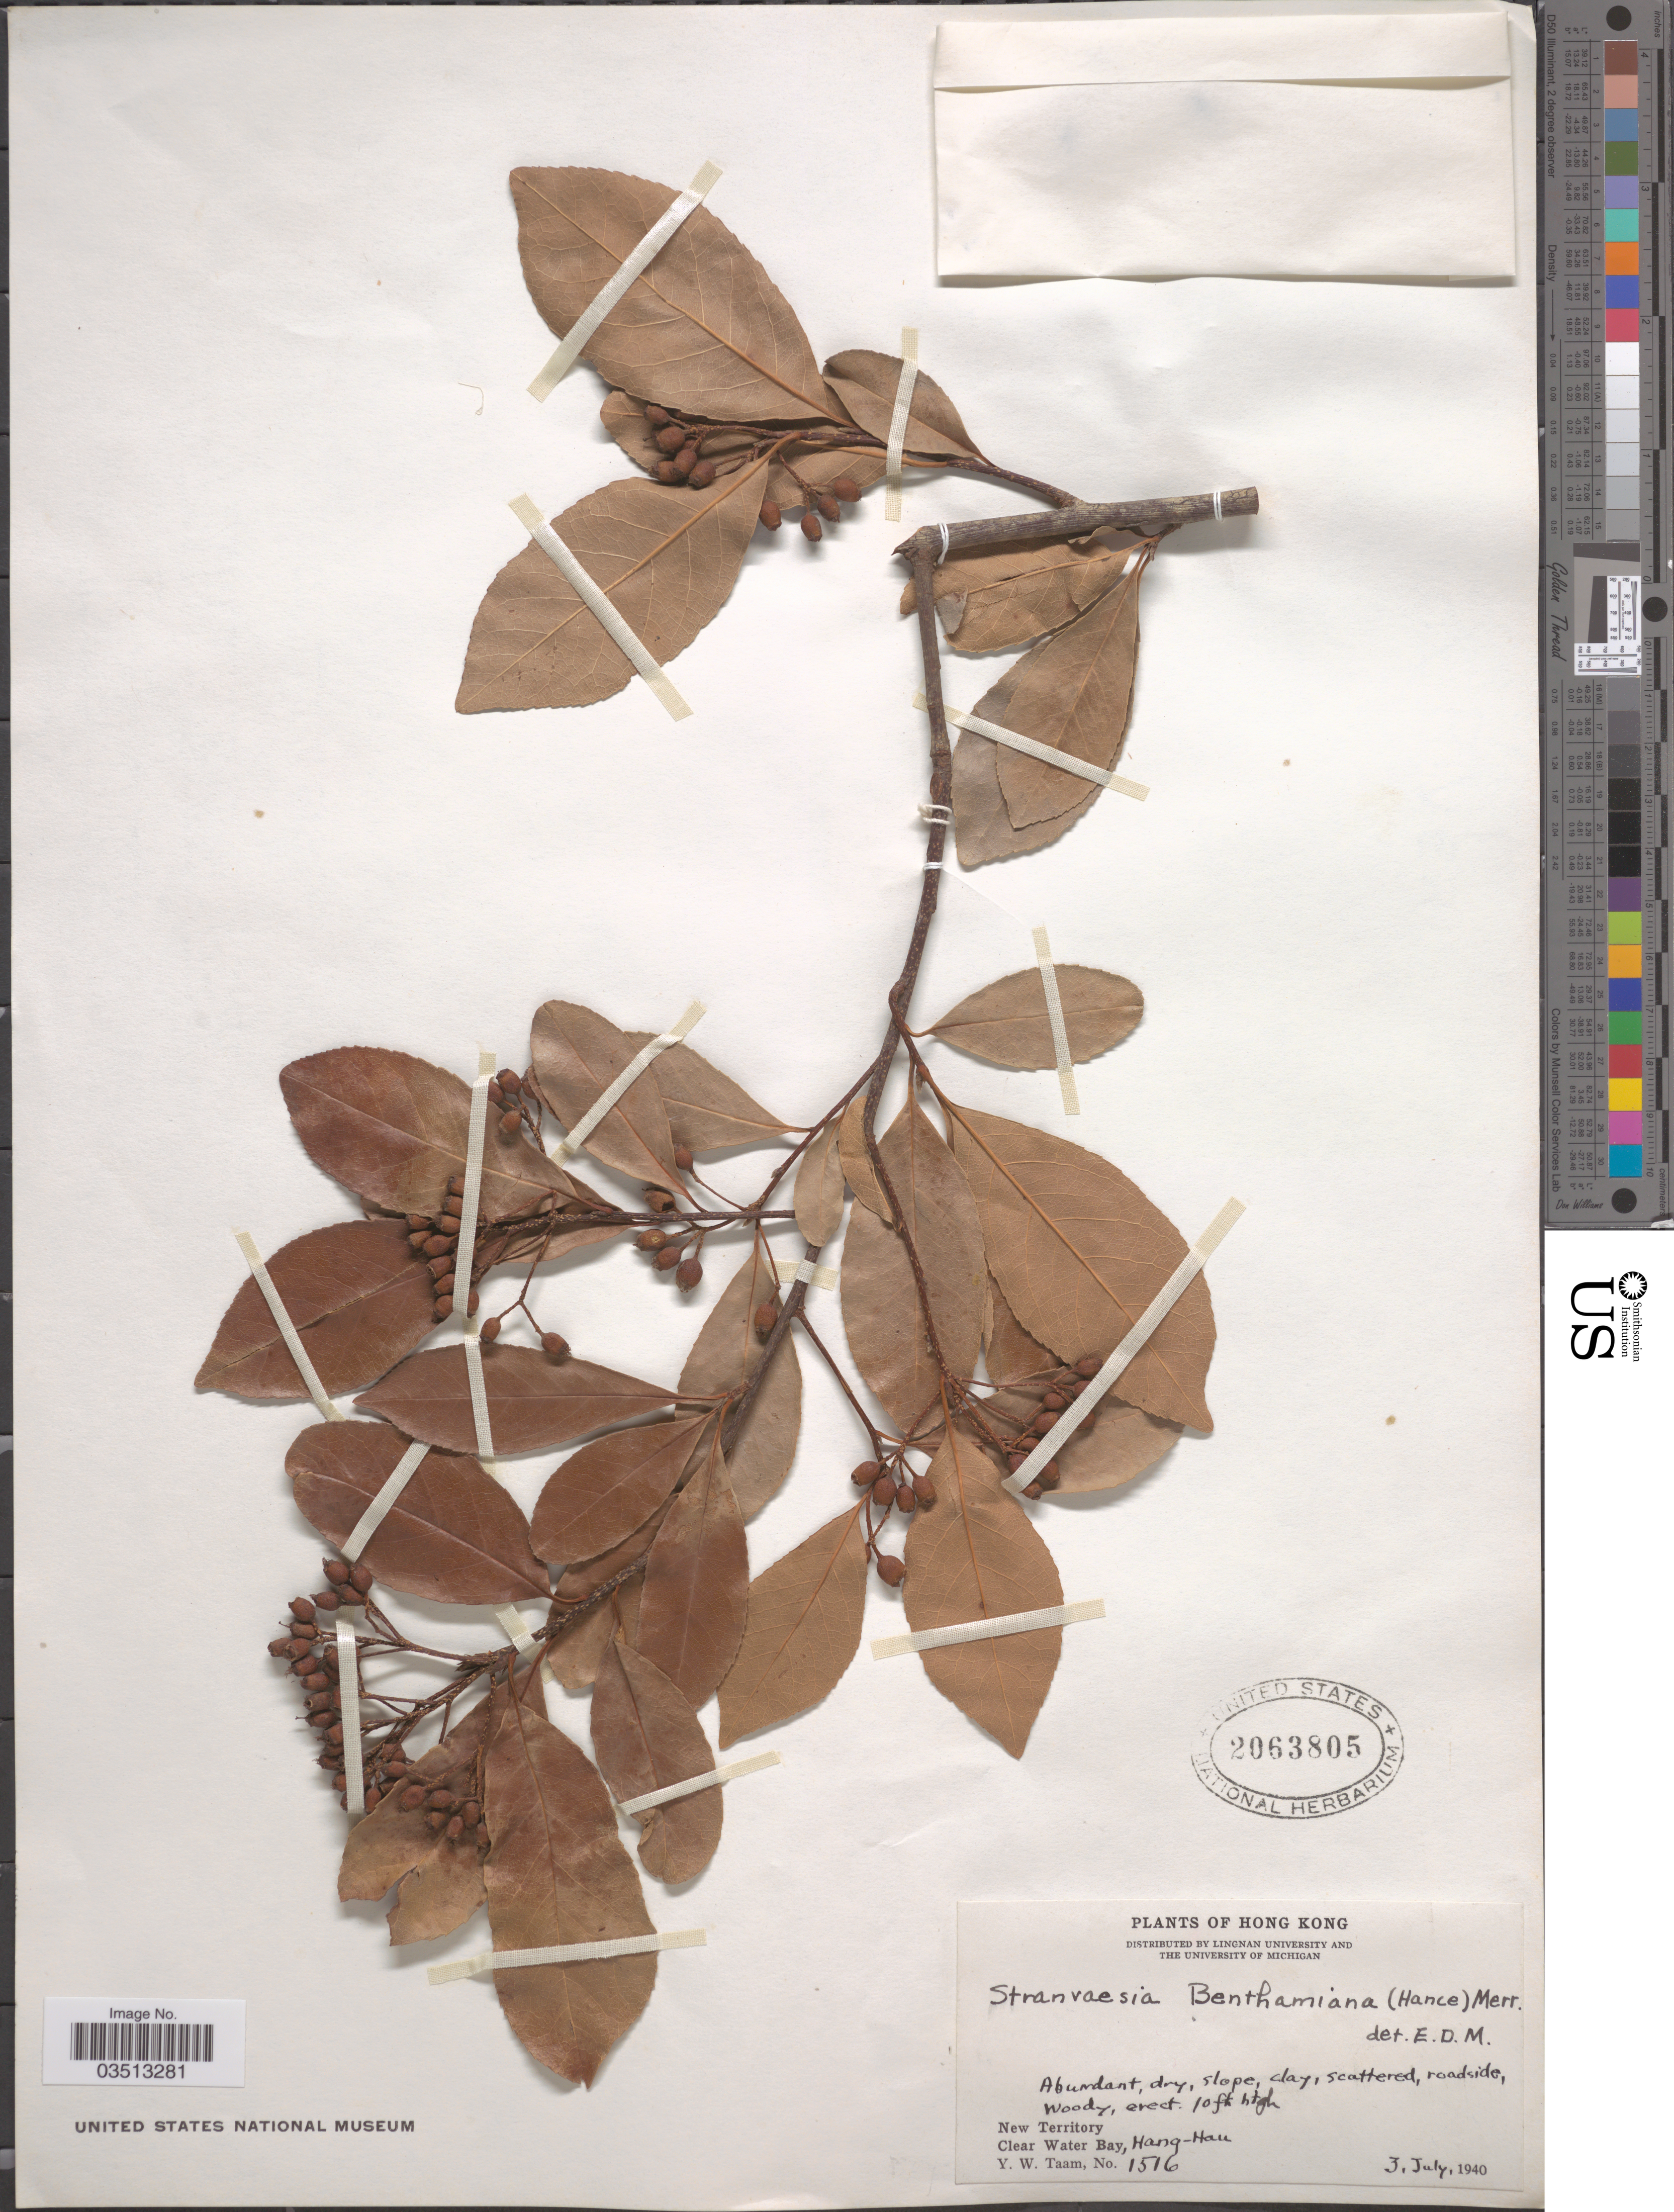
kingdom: Plantae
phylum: Tracheophyta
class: Magnoliopsida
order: Rosales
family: Rosaceae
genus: Stranvaesia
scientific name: Stranvaesia benthamiana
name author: (Hance) Merr.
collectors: Y. W. Taam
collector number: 1516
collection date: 1940-07-03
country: China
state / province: Hong Kong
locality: New Territory. Clear Water Bay, Hang-Hau.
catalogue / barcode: US 2063805